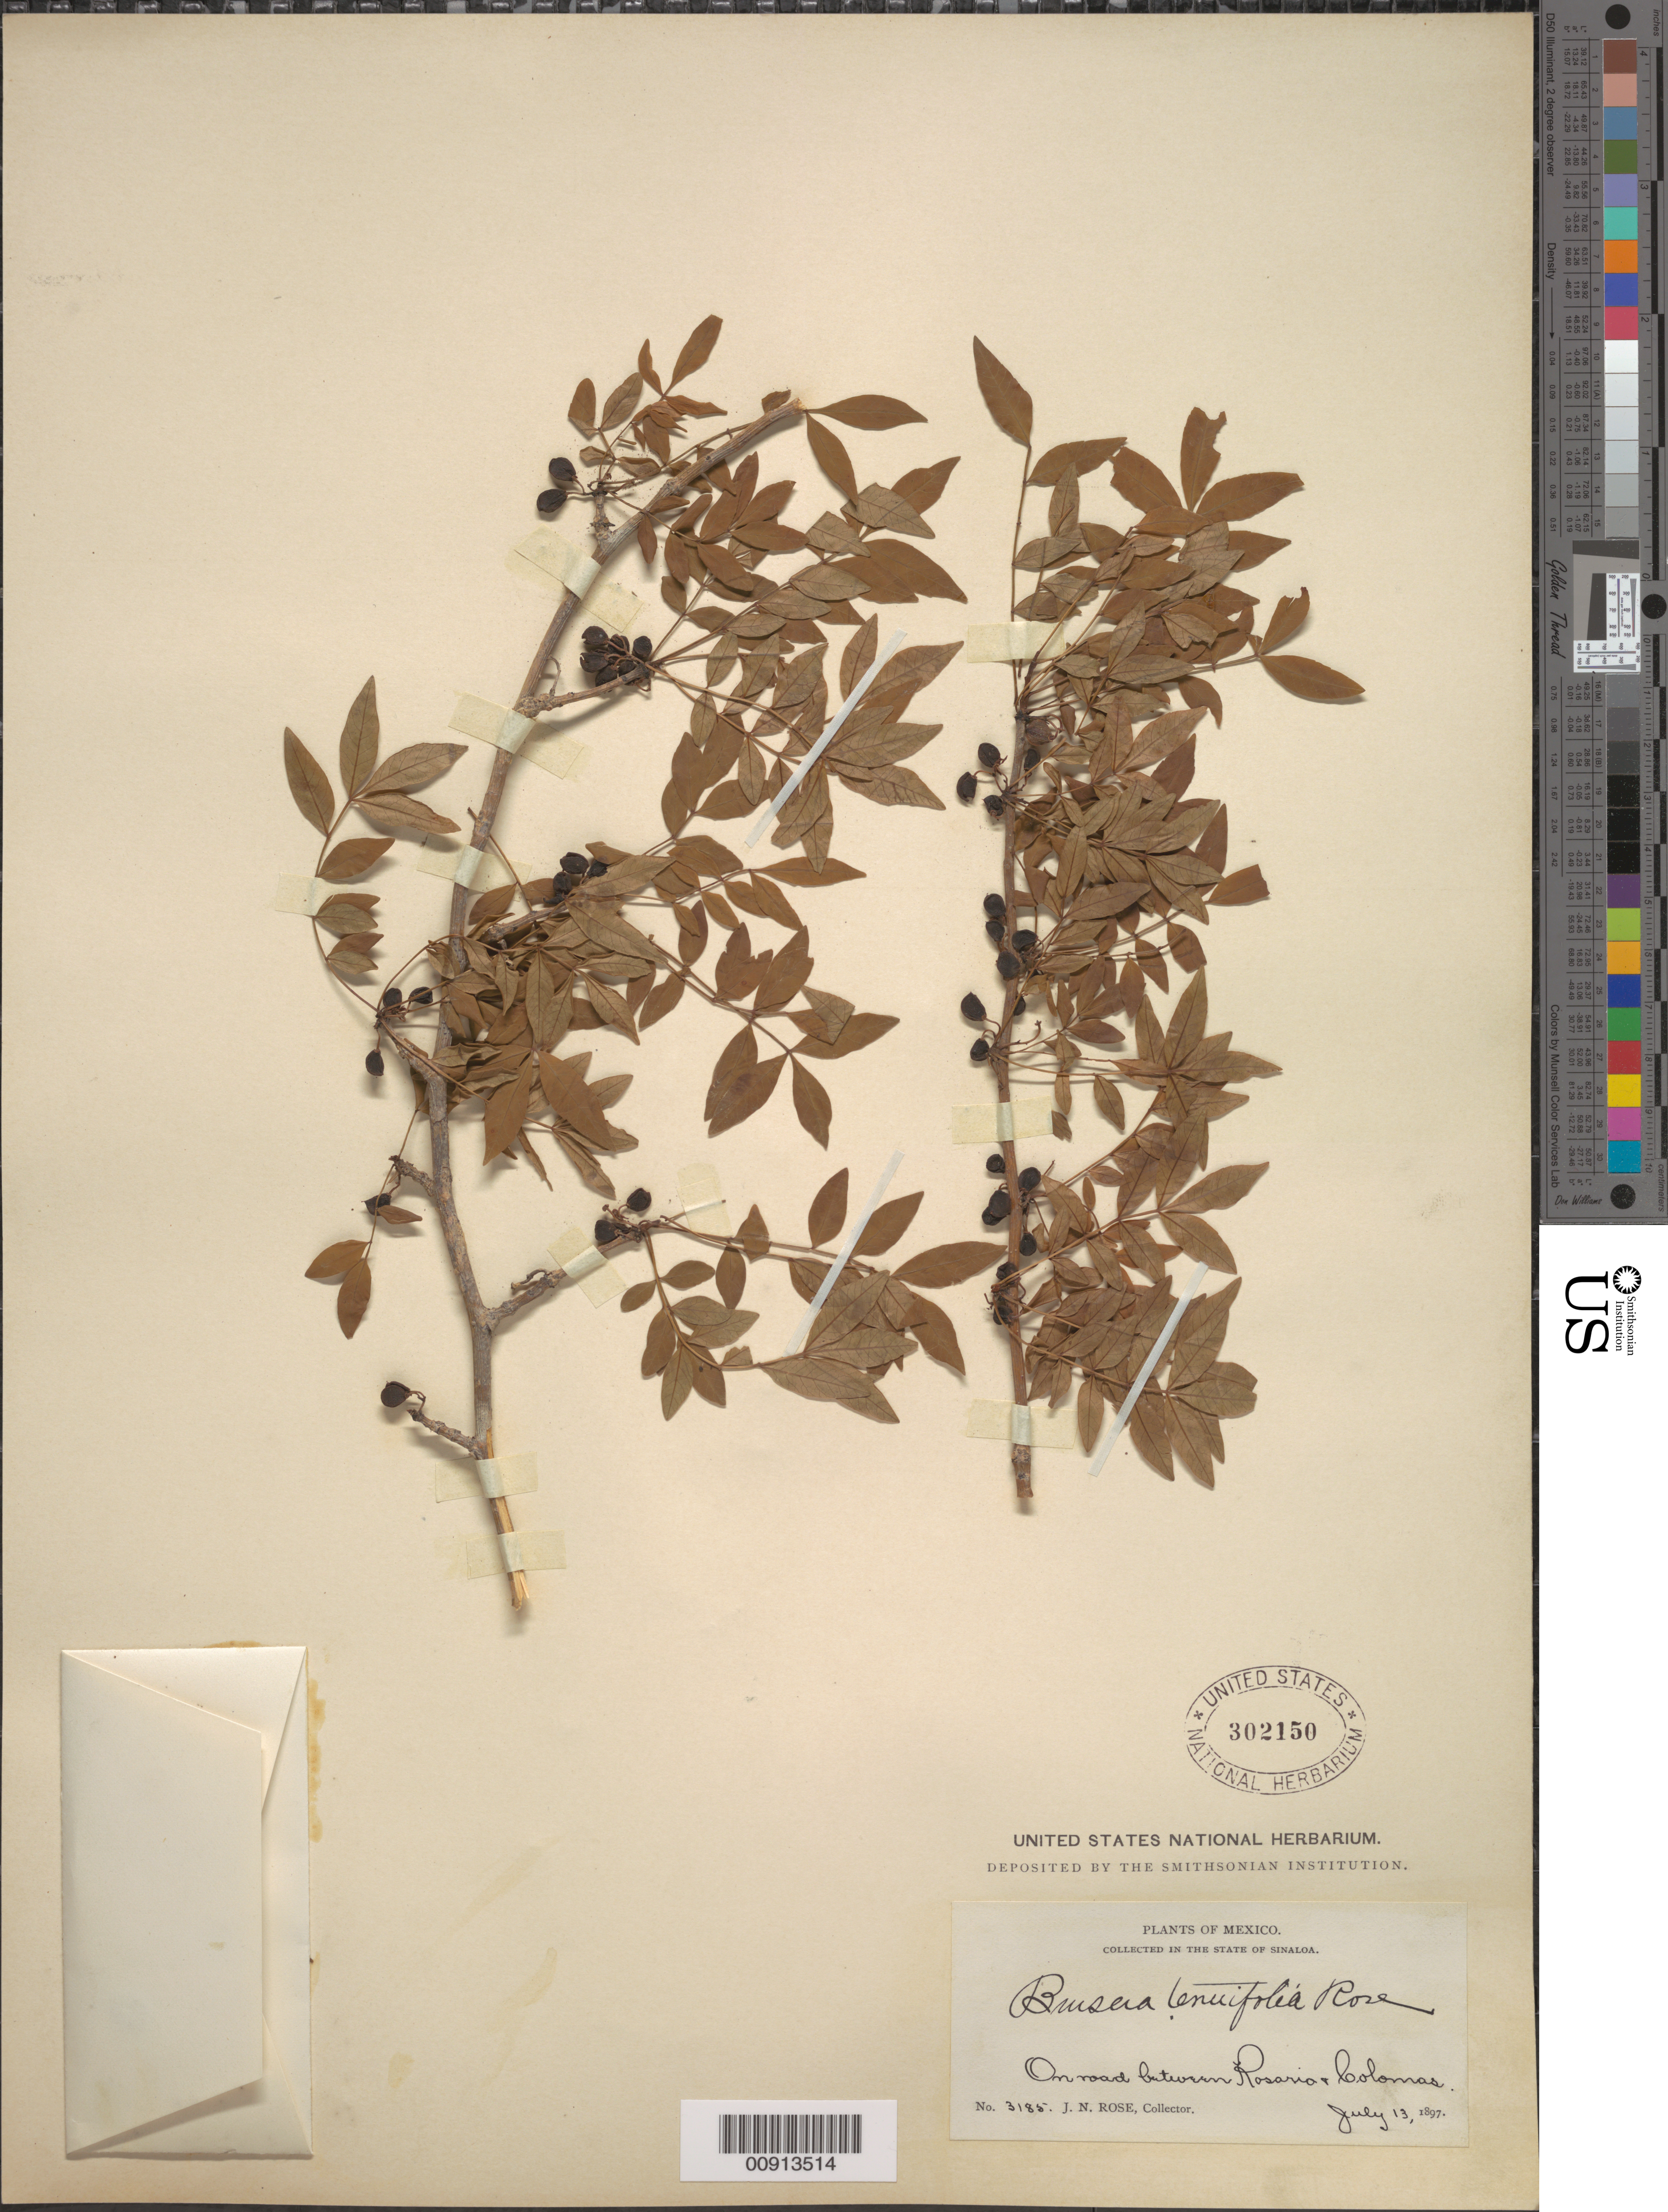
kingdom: Plantae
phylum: Tracheophyta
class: Magnoliopsida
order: Sapindales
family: Burseraceae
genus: Bursera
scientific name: Bursera fagaroides var. elongata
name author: (Kunth) Engl.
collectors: J. N. Rose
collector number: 3185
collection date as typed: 13 Jul 1897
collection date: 1897-07-13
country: Mexico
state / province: Sinaloa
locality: State of Sinaloa: On road between Rosario & Colomas.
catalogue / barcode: US 302150